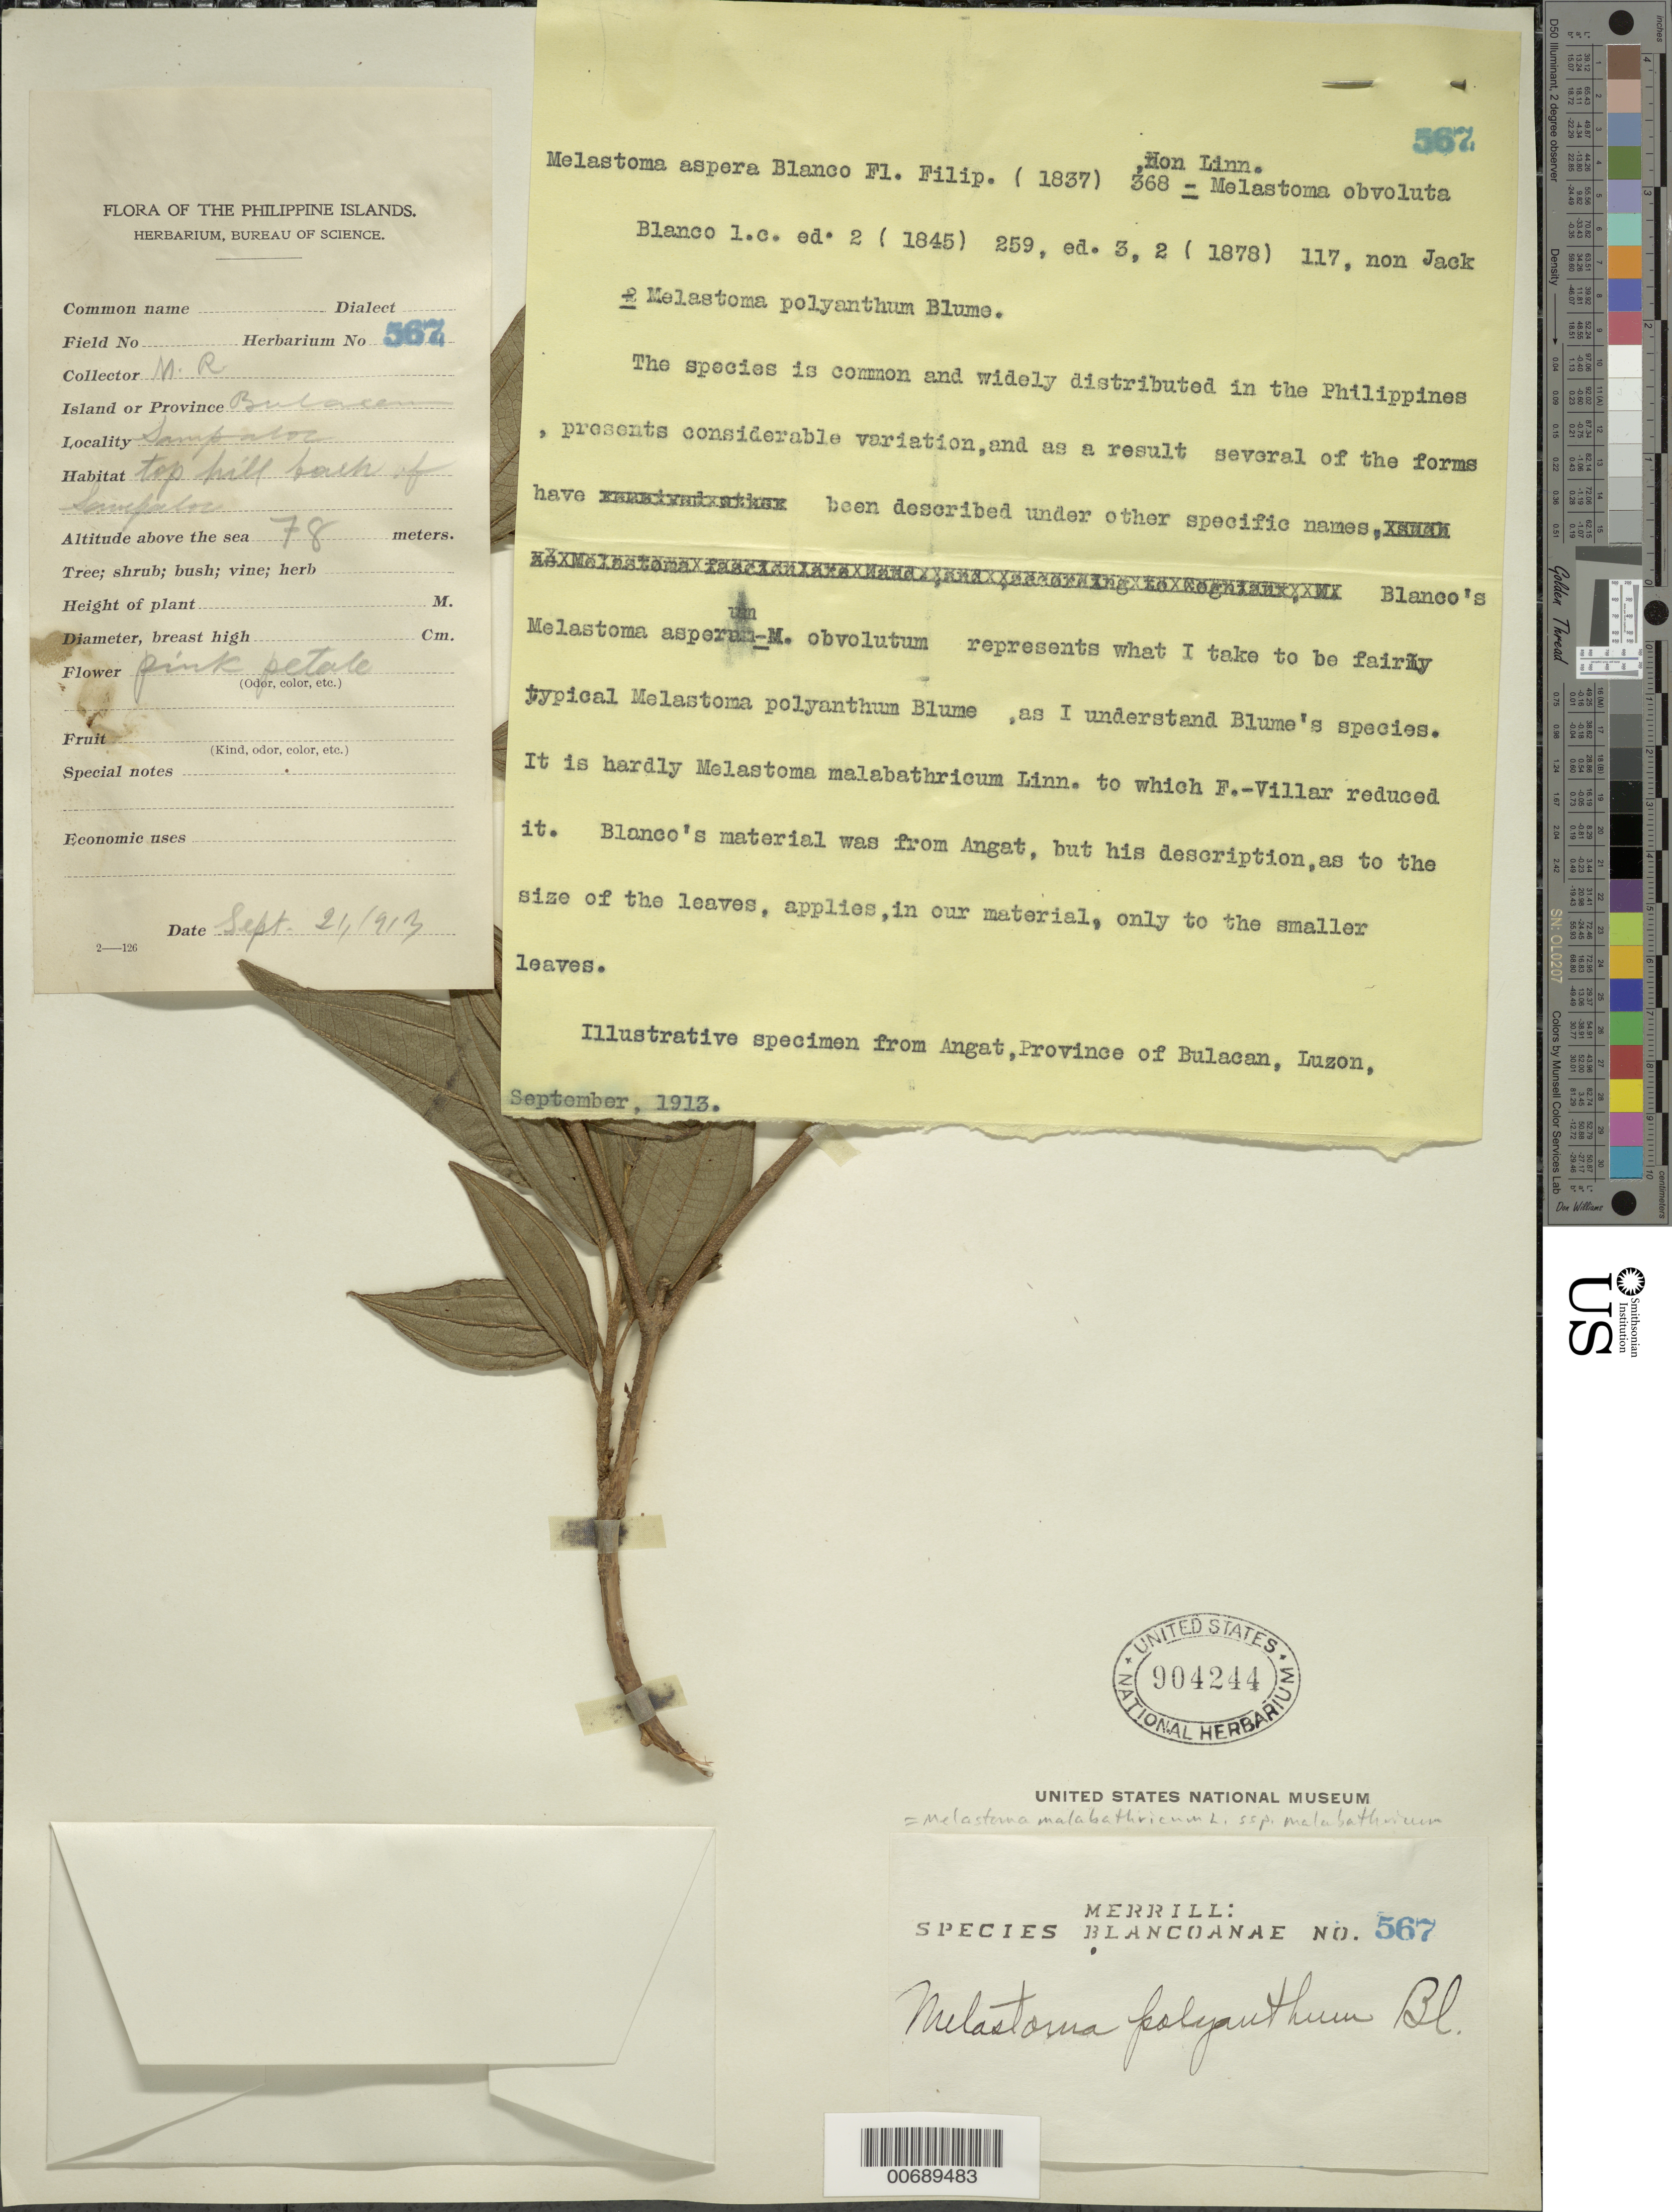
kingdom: Plantae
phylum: Tracheophyta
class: Magnoliopsida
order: Myrtales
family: Melastomataceae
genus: Melastoma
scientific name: Melastoma polyanthum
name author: Blume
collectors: M. Ramos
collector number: Sp. Blancoan. 0567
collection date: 1914-09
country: Philippines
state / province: Central Luzon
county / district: Bulacan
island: Luzon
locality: Sampaloc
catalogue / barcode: US 904244